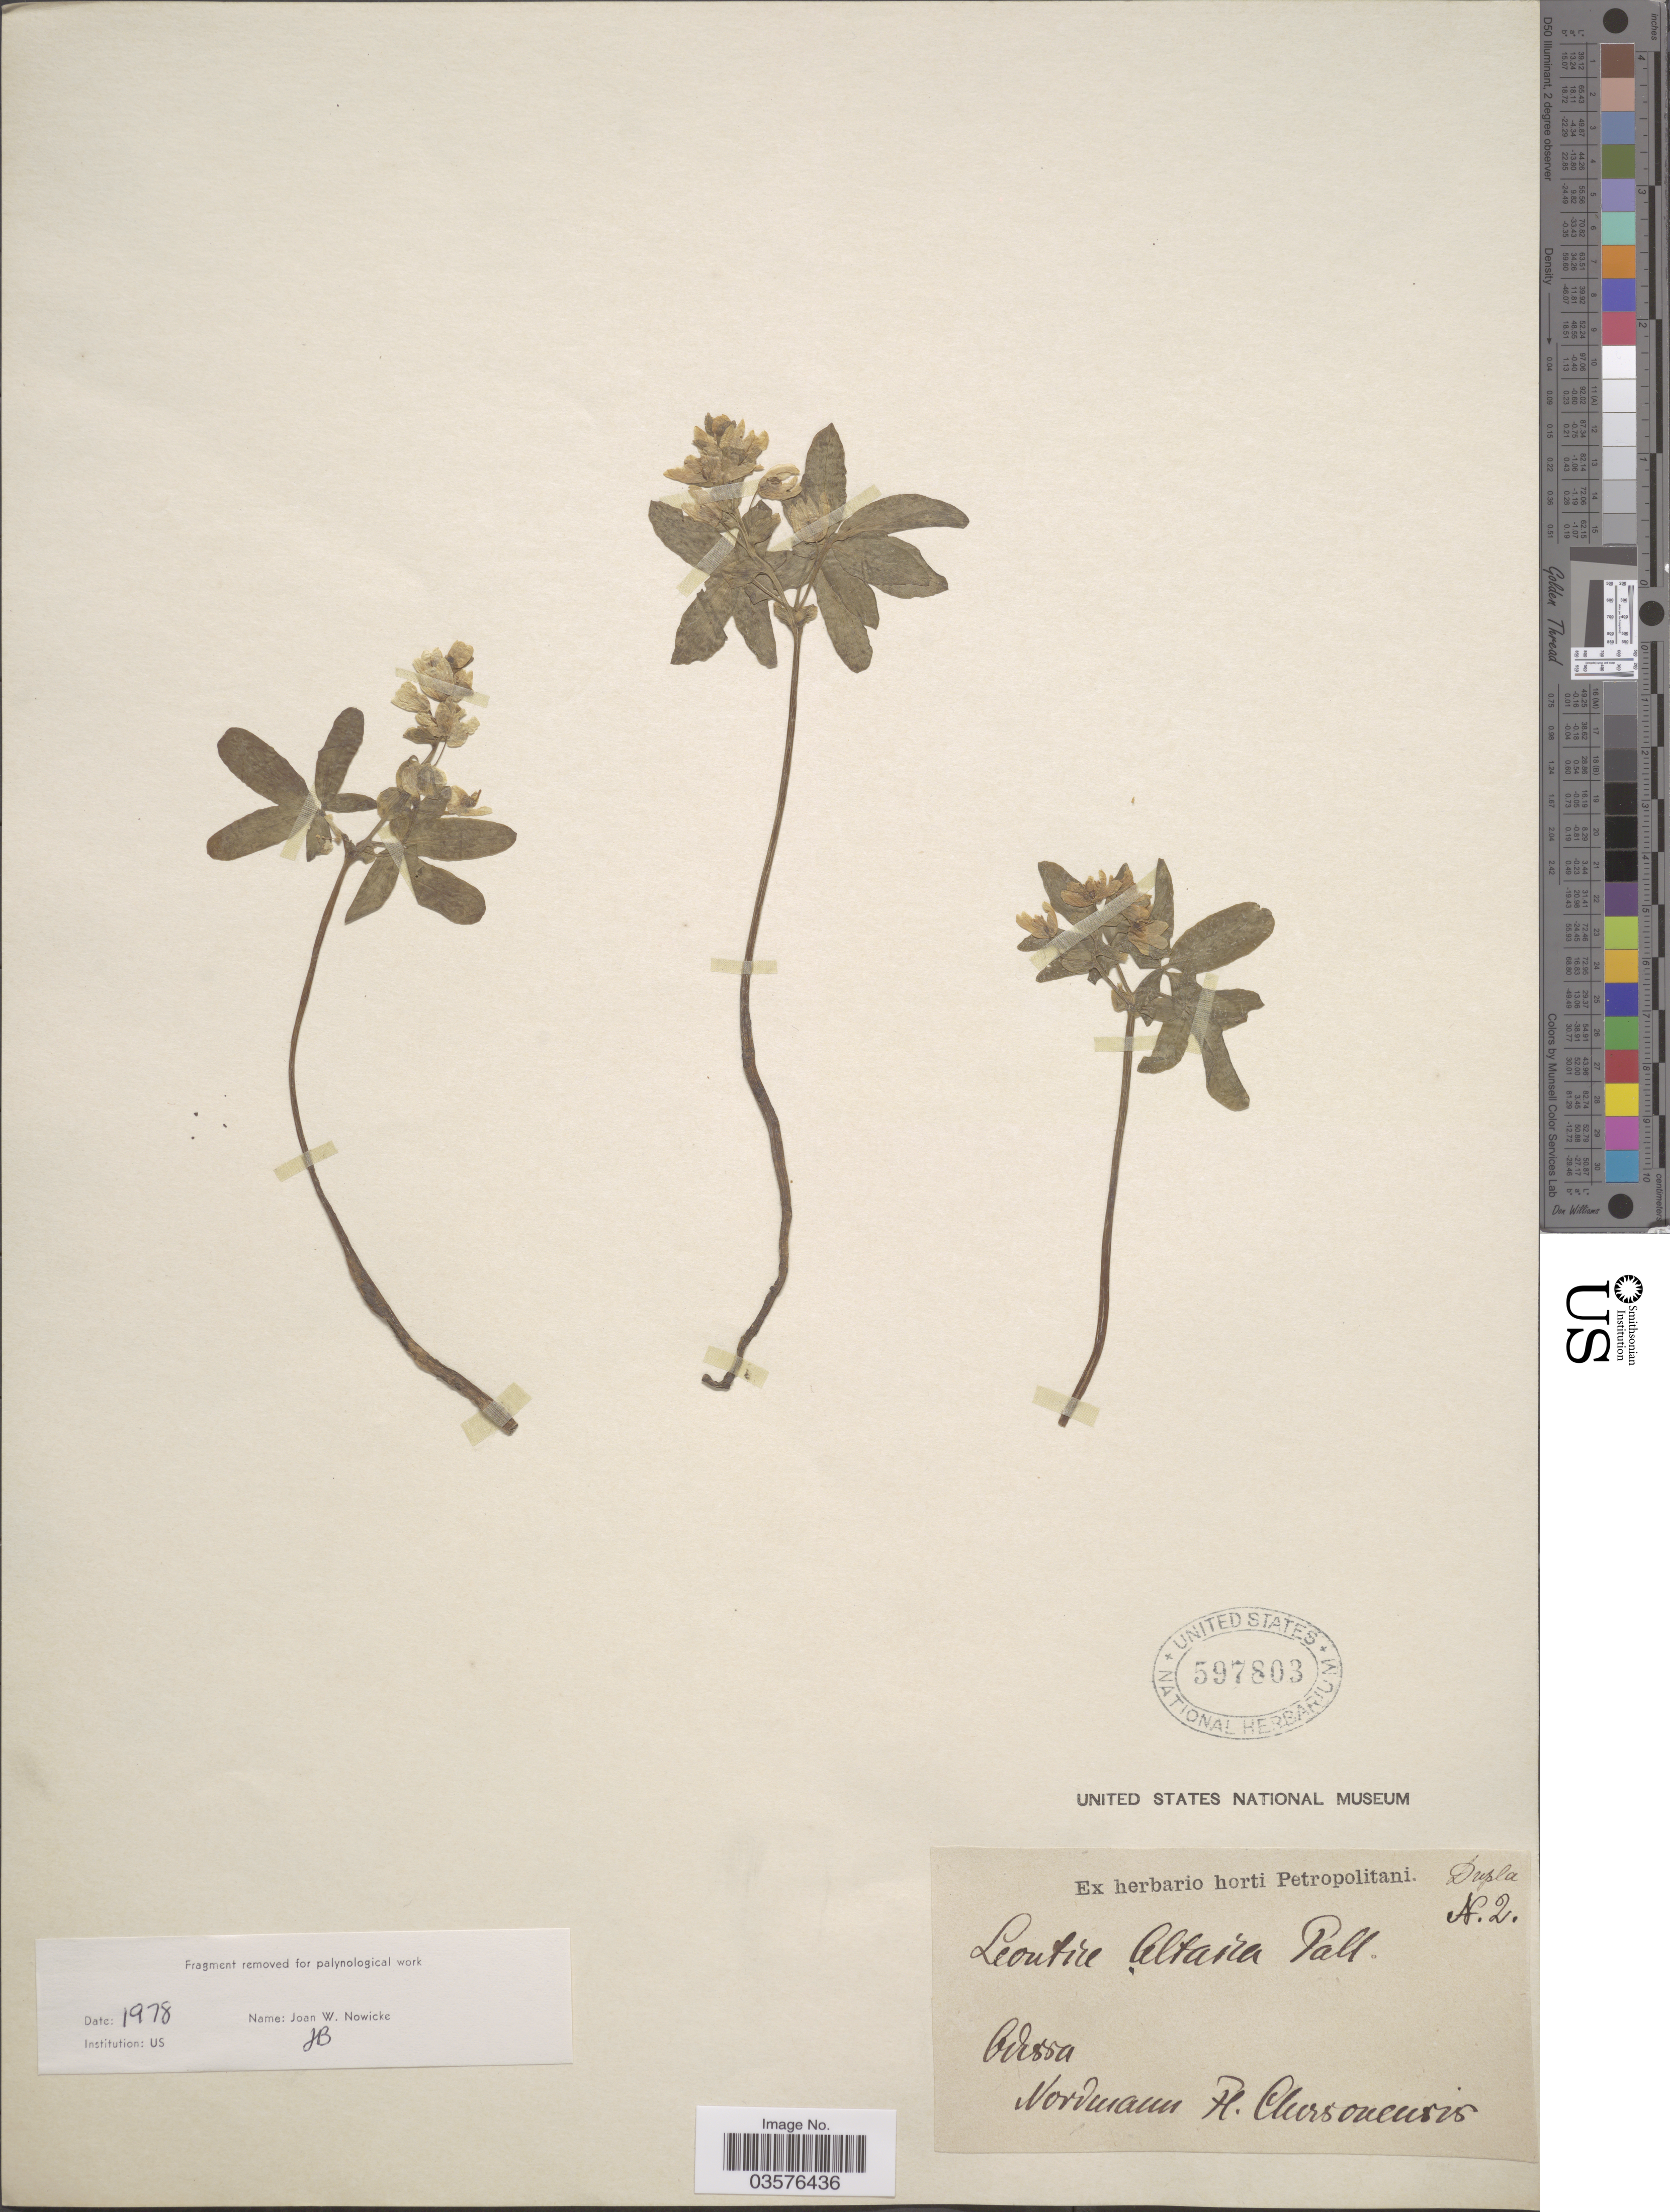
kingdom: Plantae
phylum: Tracheophyta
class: Magnoliopsida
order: Ranunculales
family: Berberidaceae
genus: Gymnospermium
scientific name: Gymnospermium altaicum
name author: (Pall.) Spach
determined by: Strong, Mark T., (BOT), Smithsonian Institution - National Museum of Natural History (UNITED STATES)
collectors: Nordmann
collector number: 2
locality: Odissa [interpreted]. Fl. Clursonensis [interpreted].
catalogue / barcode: US 597803